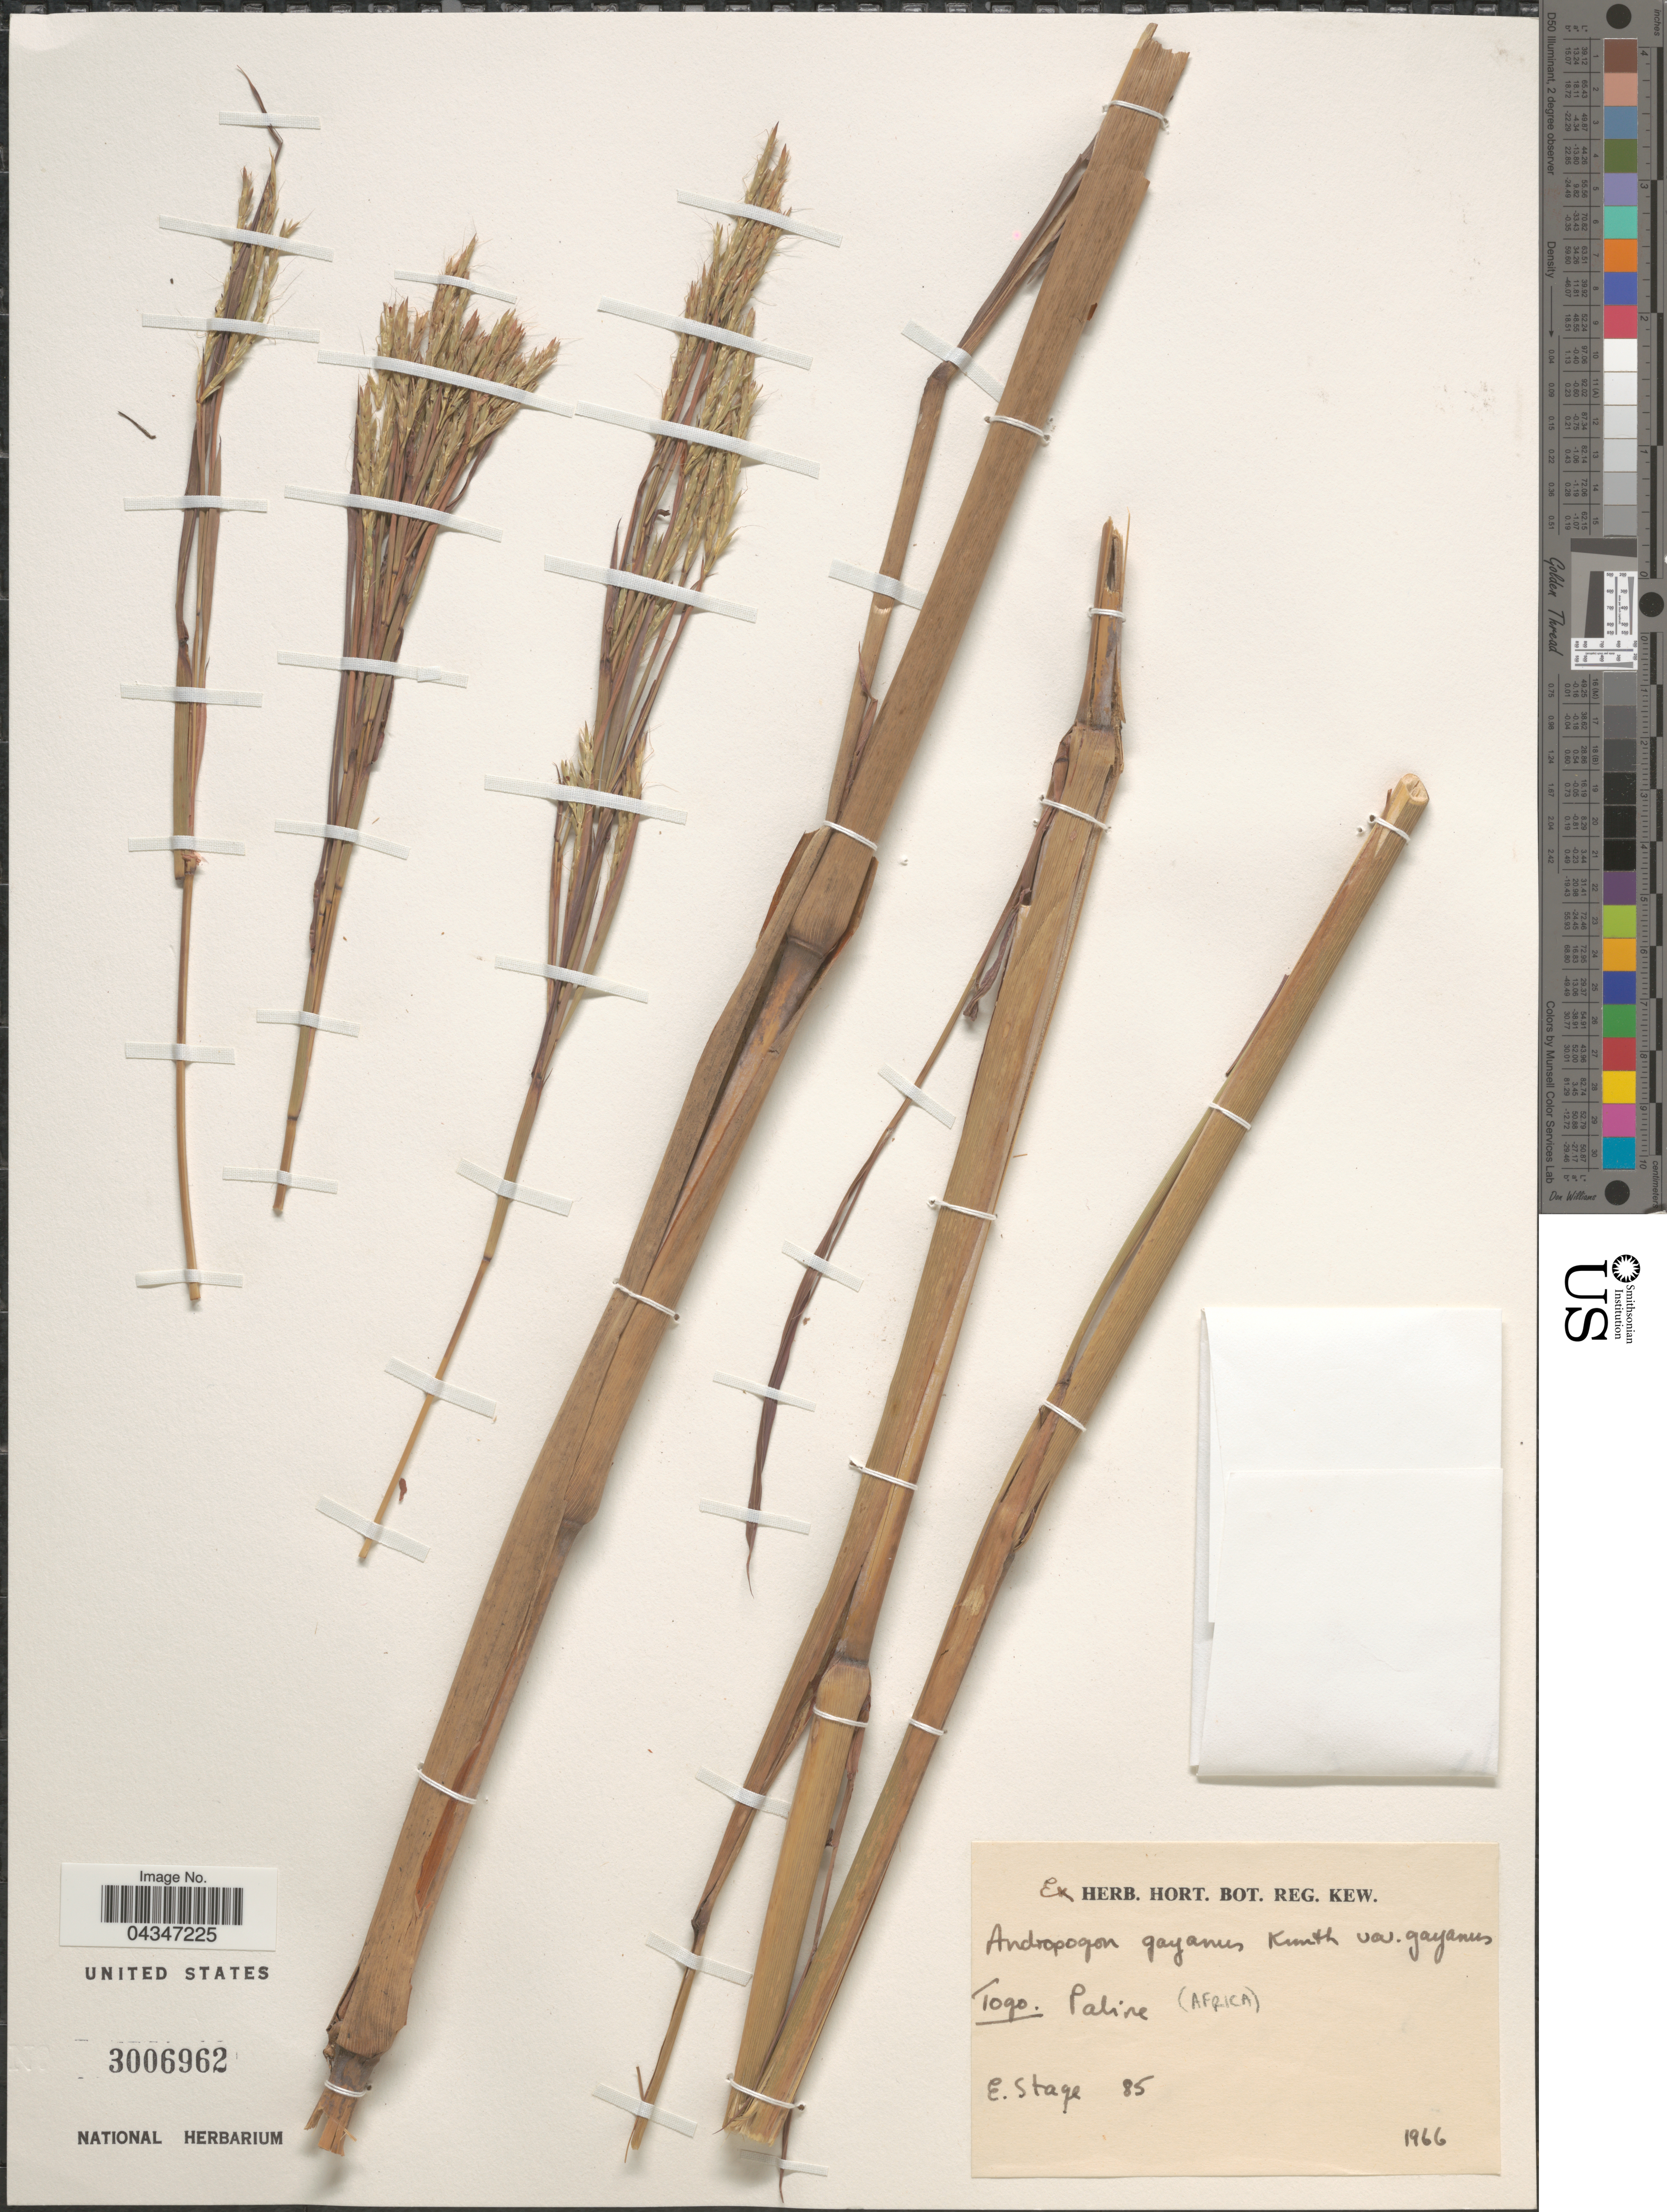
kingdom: Plantae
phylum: Tracheophyta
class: Liliopsida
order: Poales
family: Poaceae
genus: Andropogon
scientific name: Andropogon gayanus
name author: Kunth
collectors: E. Stage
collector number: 85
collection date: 1966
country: Togo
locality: Paline.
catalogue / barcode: US 3006962